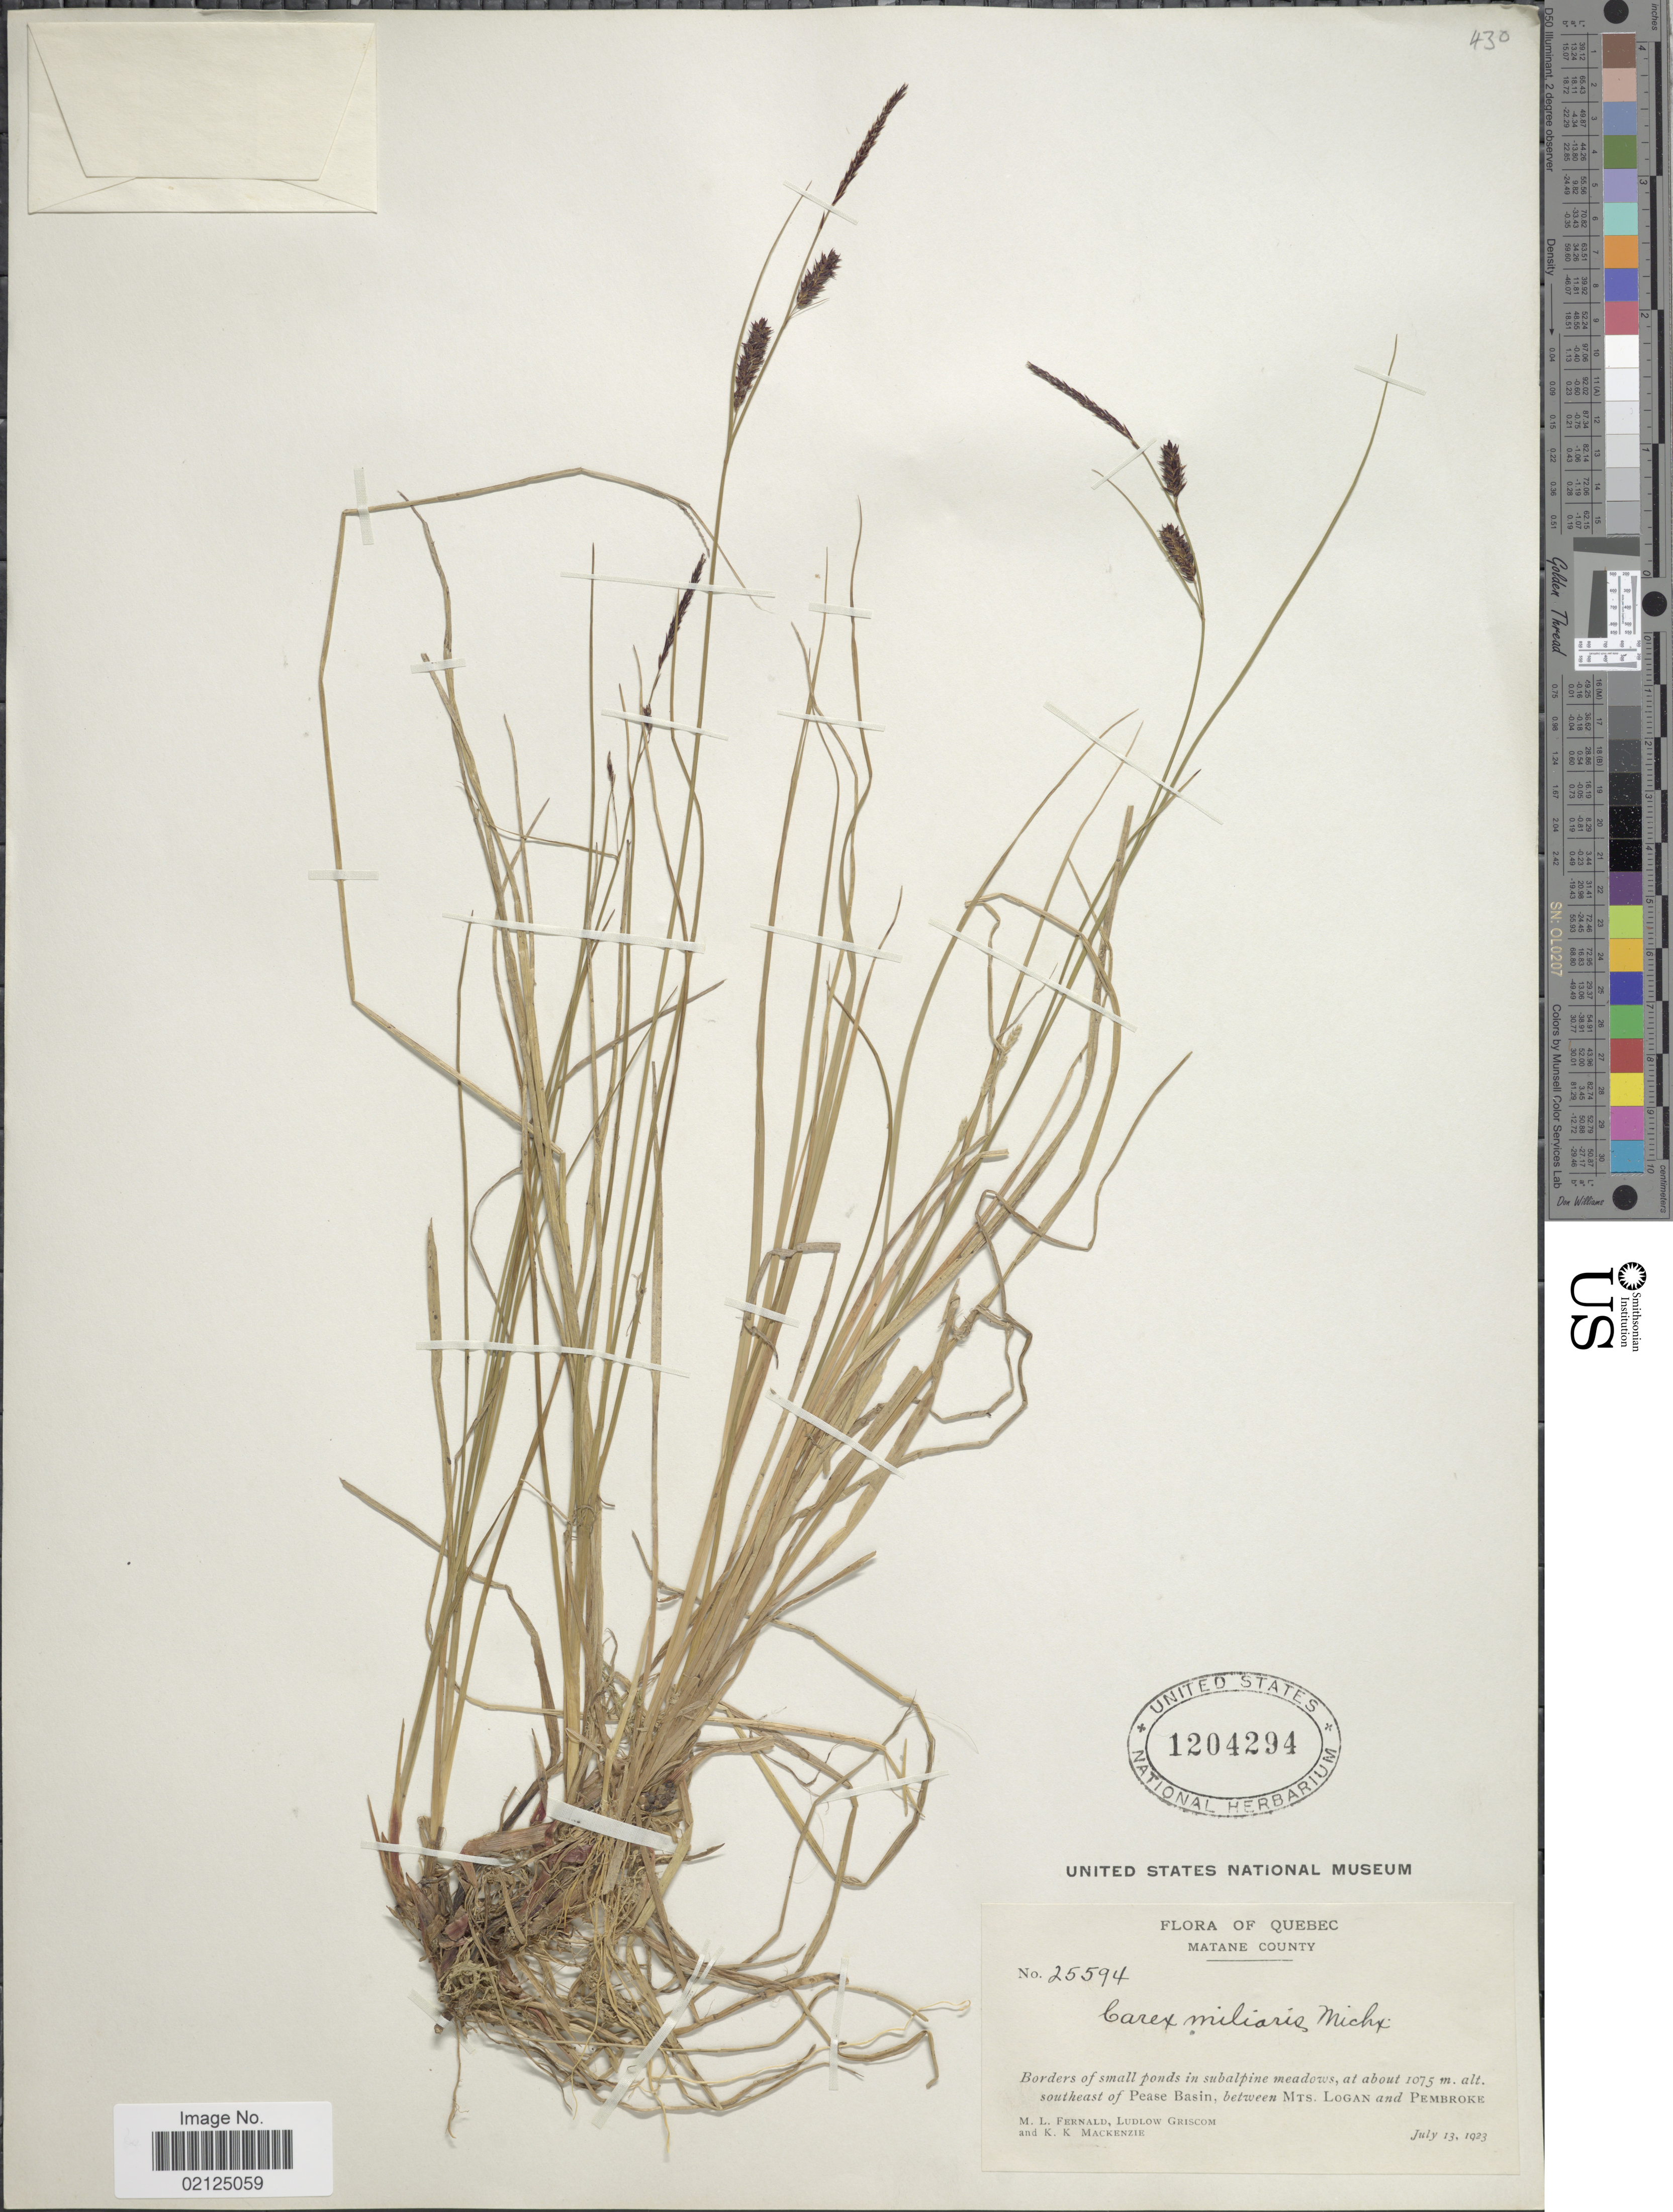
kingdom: Plantae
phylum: Tracheophyta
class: Liliopsida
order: Poales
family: Cyperaceae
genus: Carex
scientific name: Carex miliaris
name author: Michx.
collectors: M. L. Fernald, L. Griscom & K. K. Mackenzie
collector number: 25594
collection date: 1923-07-13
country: Canada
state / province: Quebec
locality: Matane County, Borders of small ponds, southeast of Pease Basin, between Mts. Logan and Pembroke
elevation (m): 1075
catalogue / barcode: US 1204294